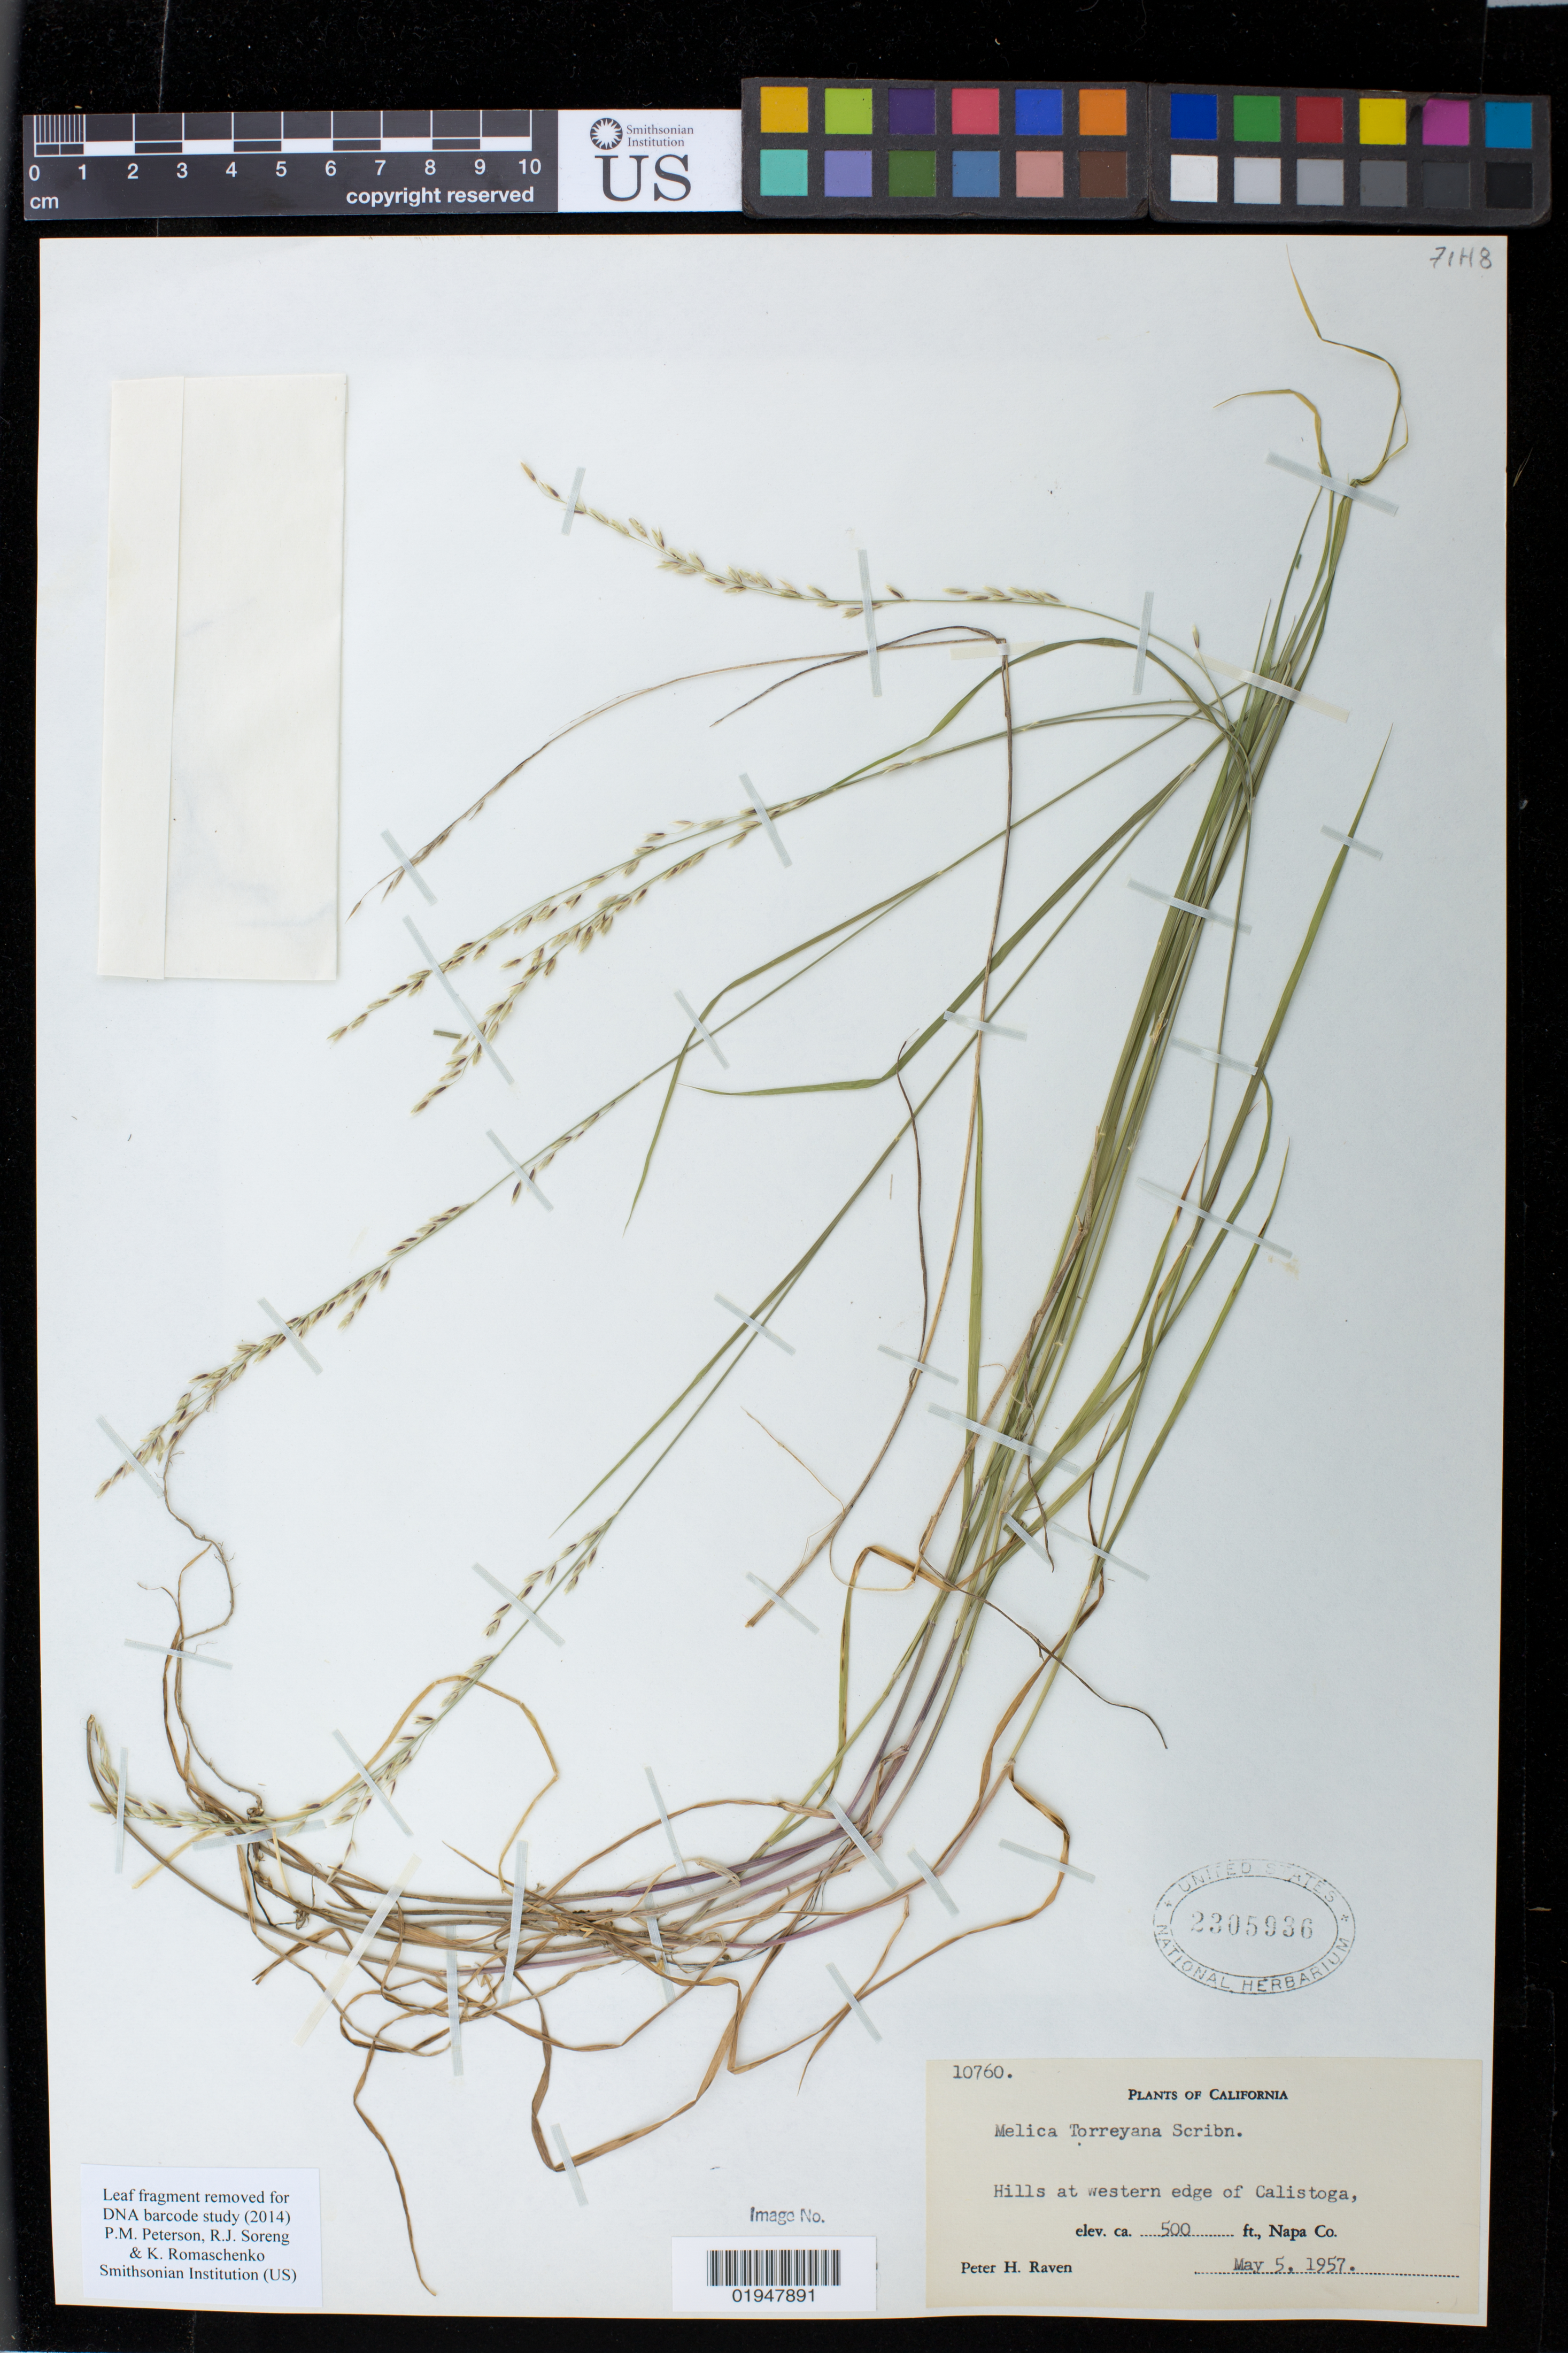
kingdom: Plantae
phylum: Tracheophyta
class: Liliopsida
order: Poales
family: Poaceae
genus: Melica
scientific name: Melica torreyana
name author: Scribn.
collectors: P. Raven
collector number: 10760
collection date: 1957-05-05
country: United States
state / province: California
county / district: Napa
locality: Hills at western edge of Calistoga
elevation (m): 152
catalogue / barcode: US 2305936